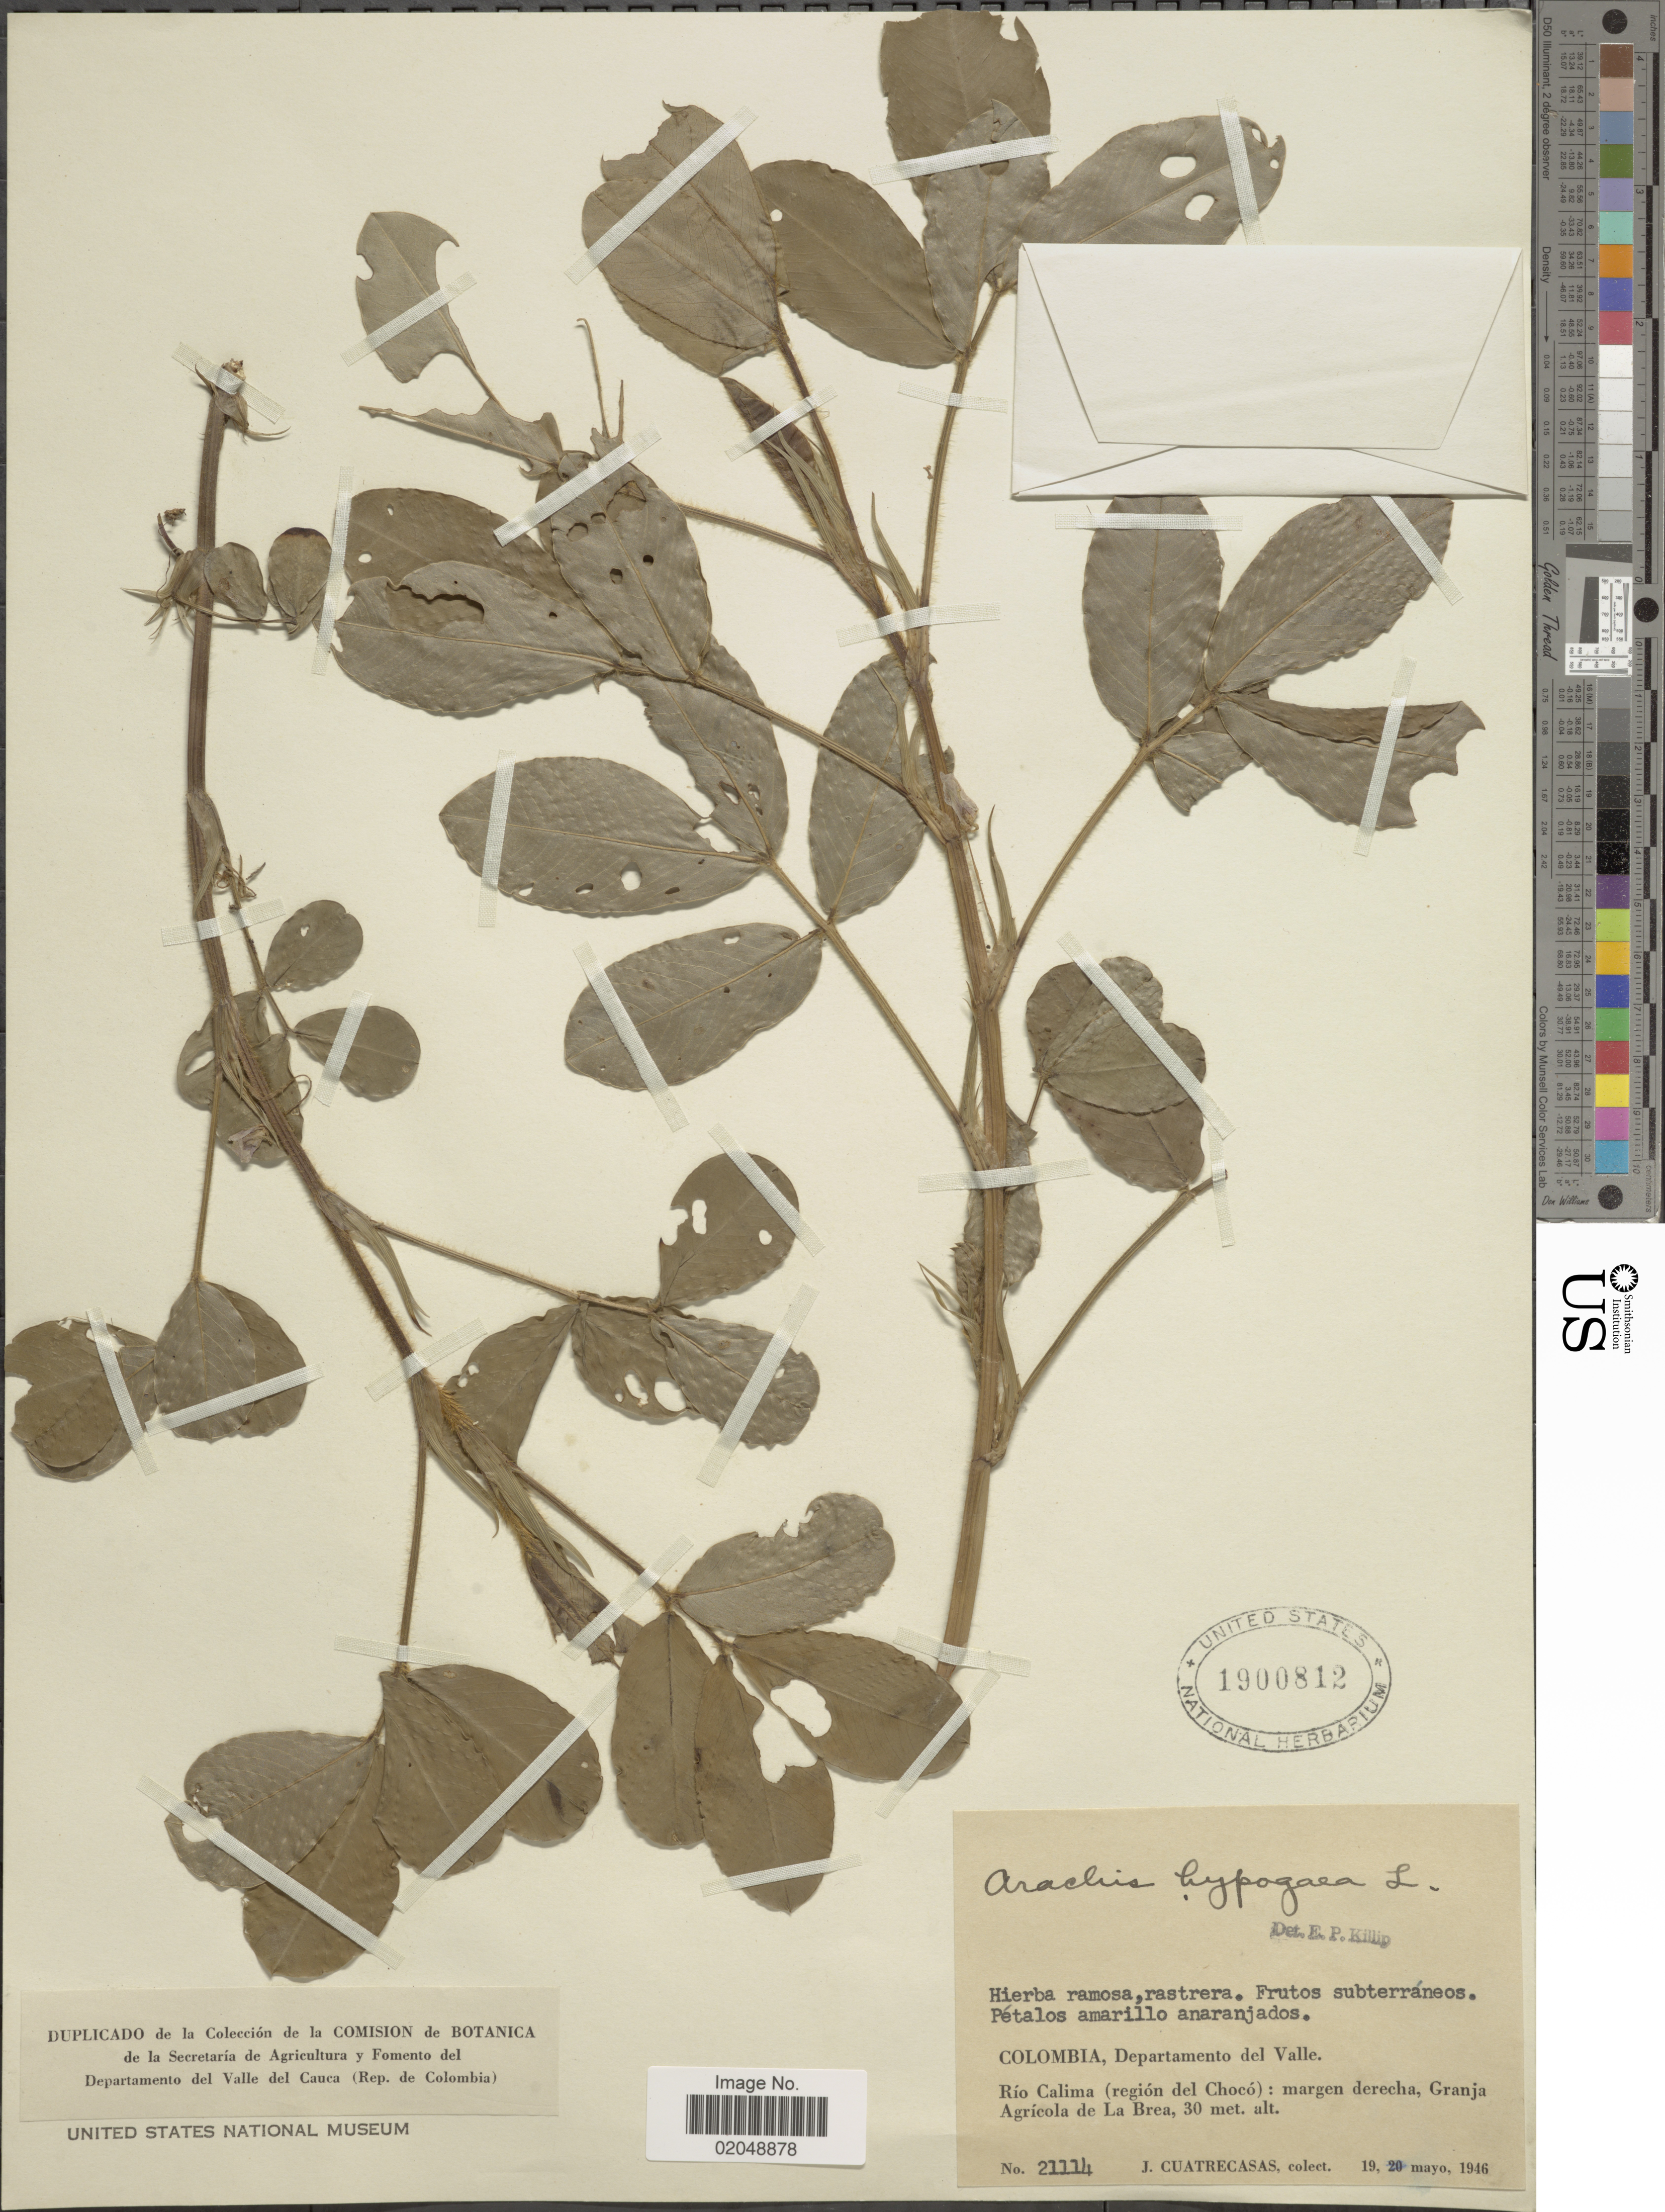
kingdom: Plantae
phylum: Tracheophyta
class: Magnoliopsida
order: Fabales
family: Fabaceae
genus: Arachis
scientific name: Arachis hypogaea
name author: L.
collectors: J. Cuatrecasas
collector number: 21114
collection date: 1946-05-19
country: Colombia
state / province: Valle del Cauca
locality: Departamento del Valle, Río Calima (región del Chocó): margen derecha, Granja Agrícola de La Brea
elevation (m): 30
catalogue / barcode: US 1900812